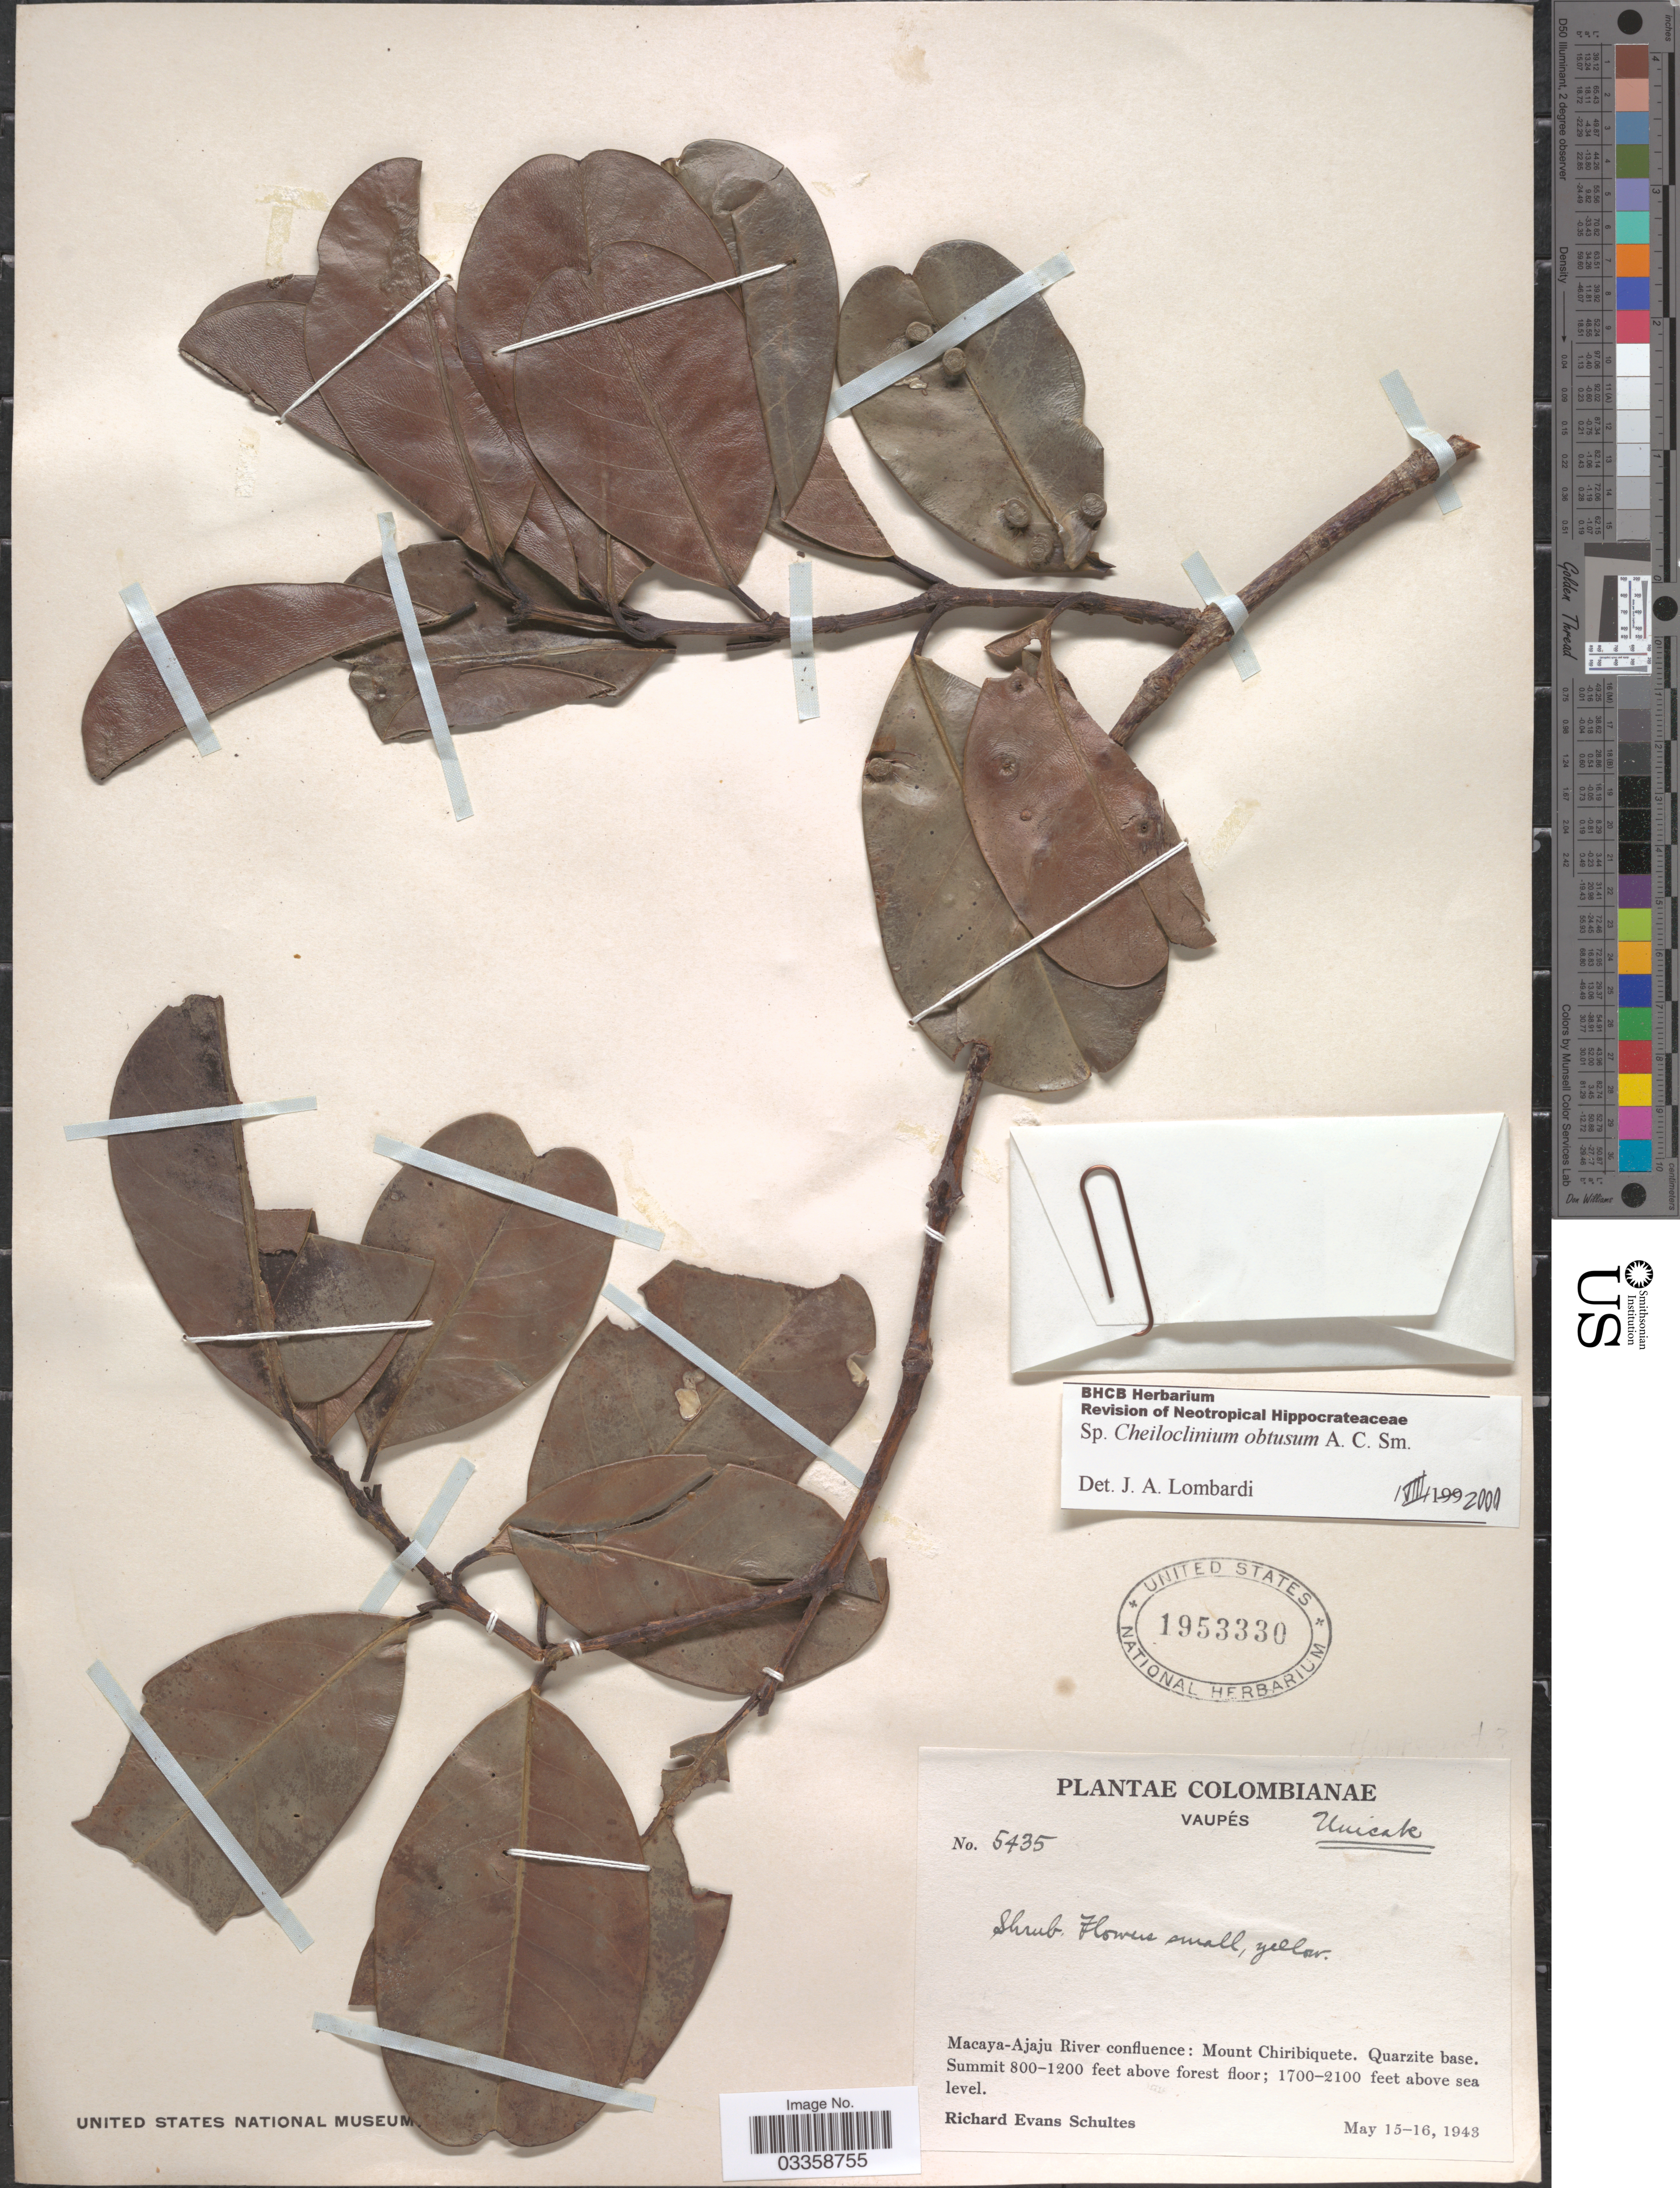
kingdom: Plantae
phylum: Tracheophyta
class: Magnoliopsida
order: Celastrales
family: Celastraceae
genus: Cheiloclinium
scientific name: Cheiloclinium obtusum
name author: A.C. Sm.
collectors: R. E. Schultes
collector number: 5435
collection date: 1943-05-15/1943-05-16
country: Colombia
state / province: Vaupés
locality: Macaya-Ajaju River confluence: Mount Chiribiquete. Summit 800-1200 feet above forest floor. [unsure placement]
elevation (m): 518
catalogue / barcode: US 1953330